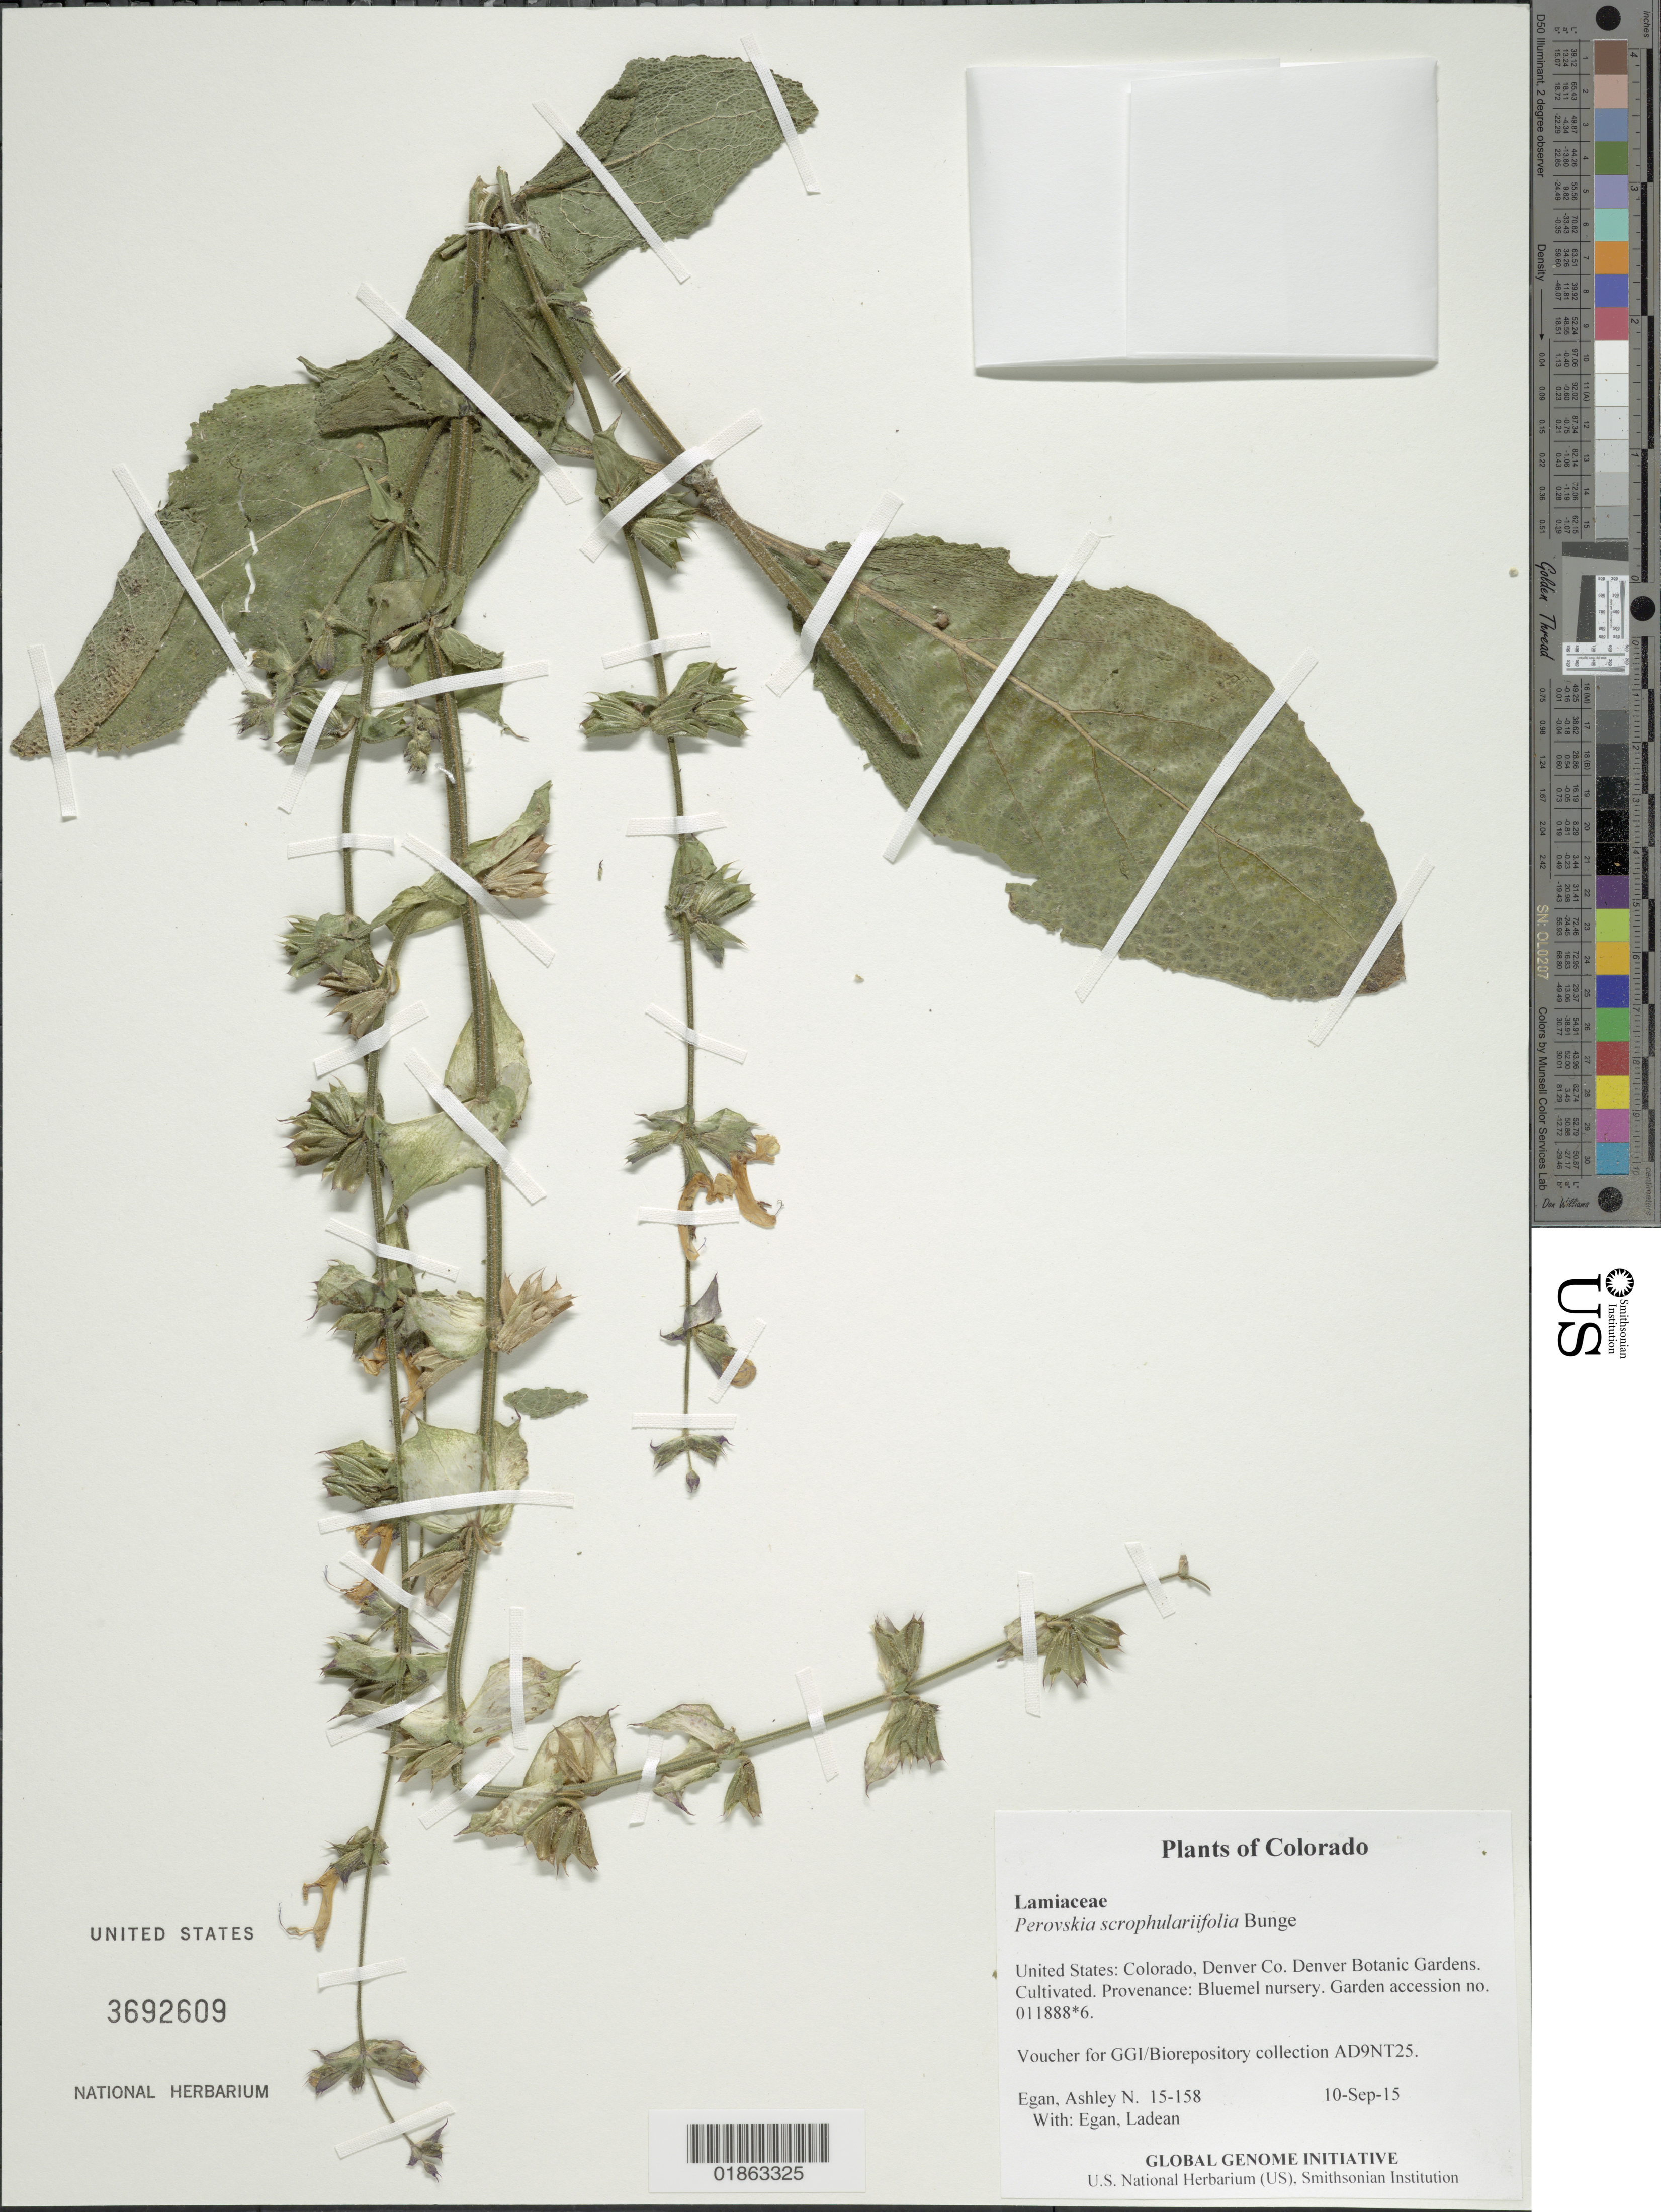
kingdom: Plantae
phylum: Tracheophyta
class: Magnoliopsida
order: Lamiales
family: Lamiaceae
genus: Perovskia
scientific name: Perovskia scrophulariifolia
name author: Bunge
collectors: A. N. Egan & L. Egan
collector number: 15-158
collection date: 2015-09-10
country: United States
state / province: Colorado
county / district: Denver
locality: Denver Botanic Gardens. Cultivated. Provenance: Bluemel nursery. Garden accession no. 011888.6.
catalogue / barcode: US 3692609